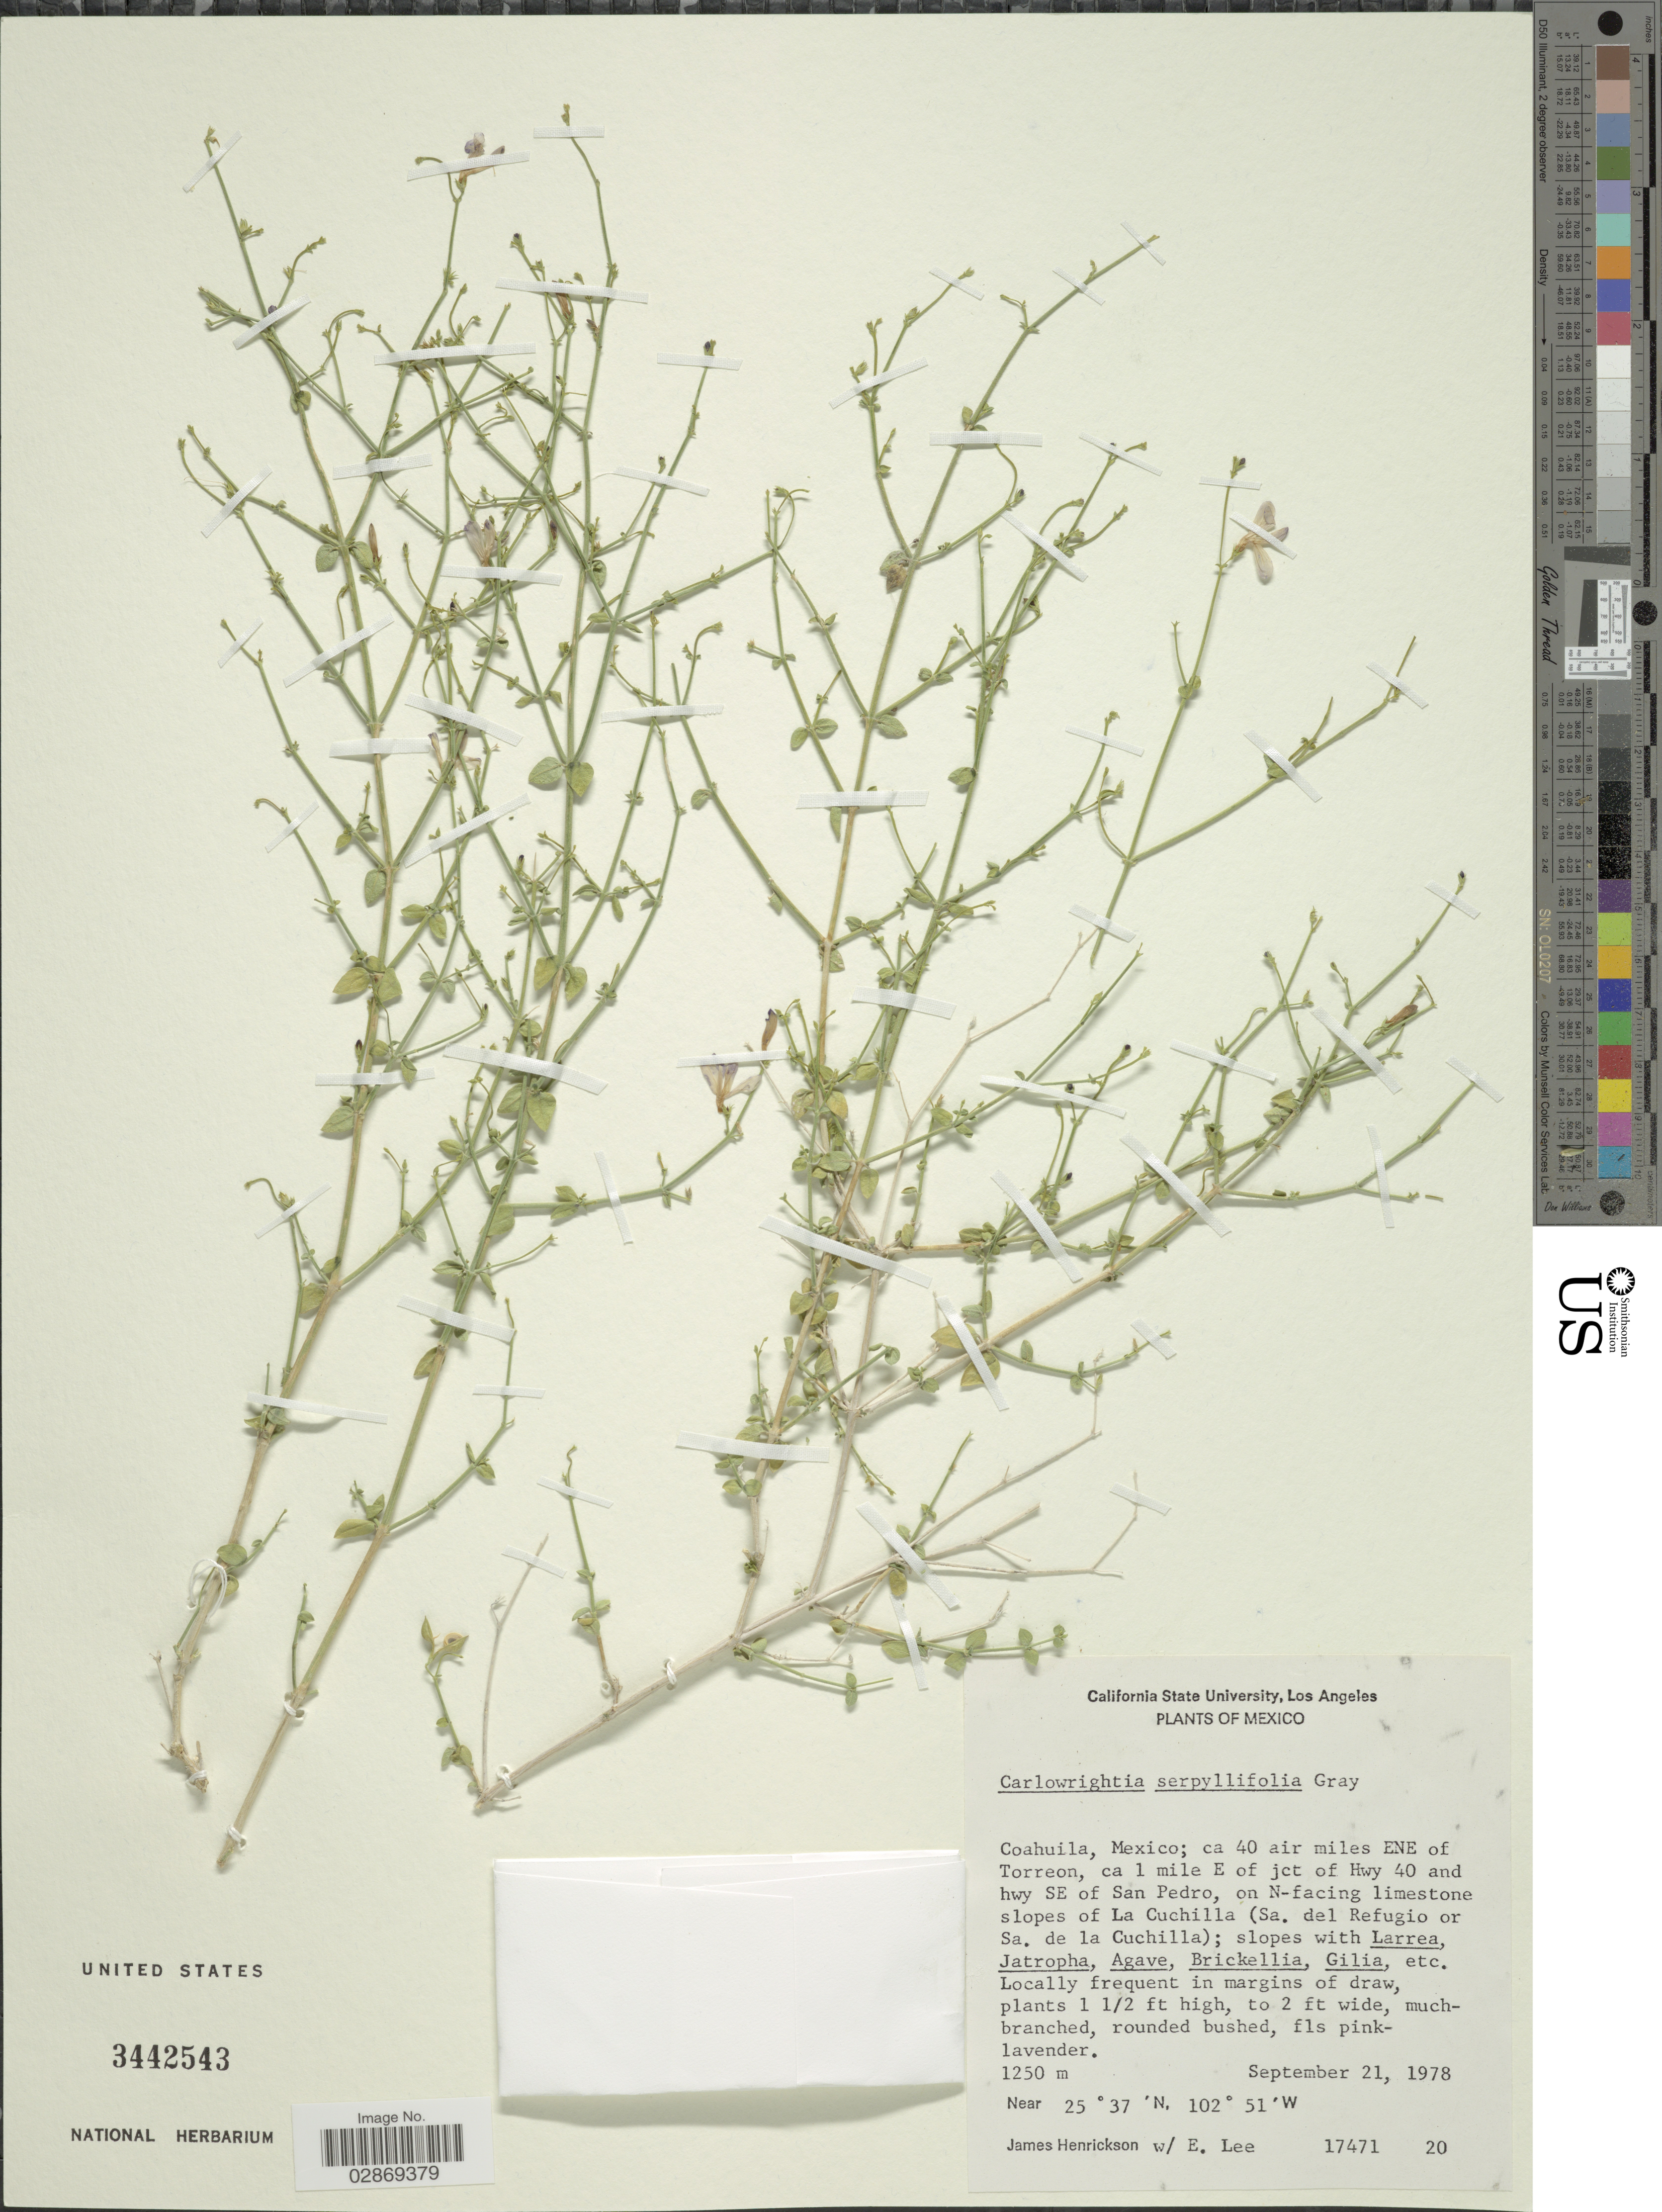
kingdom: Plantae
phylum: Tracheophyta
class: Magnoliopsida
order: Lamiales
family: Acanthaceae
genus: Carlowrightia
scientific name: Carlowrightia serpyllifolia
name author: A. Gray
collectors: J. Henrickson & E. Lee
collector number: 17471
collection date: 1978-09-21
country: Mexico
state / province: Coahuila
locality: Ca 40 air miles ENE of Torreon, ca 1 mile E of jct of Hwy 40 and Hwy SE of San Pedro, on N-facing limestone slopes of La Cuchilla (Sa. del Refugio or Sa. de la Cuchilla).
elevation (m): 1250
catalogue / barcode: US 3442543